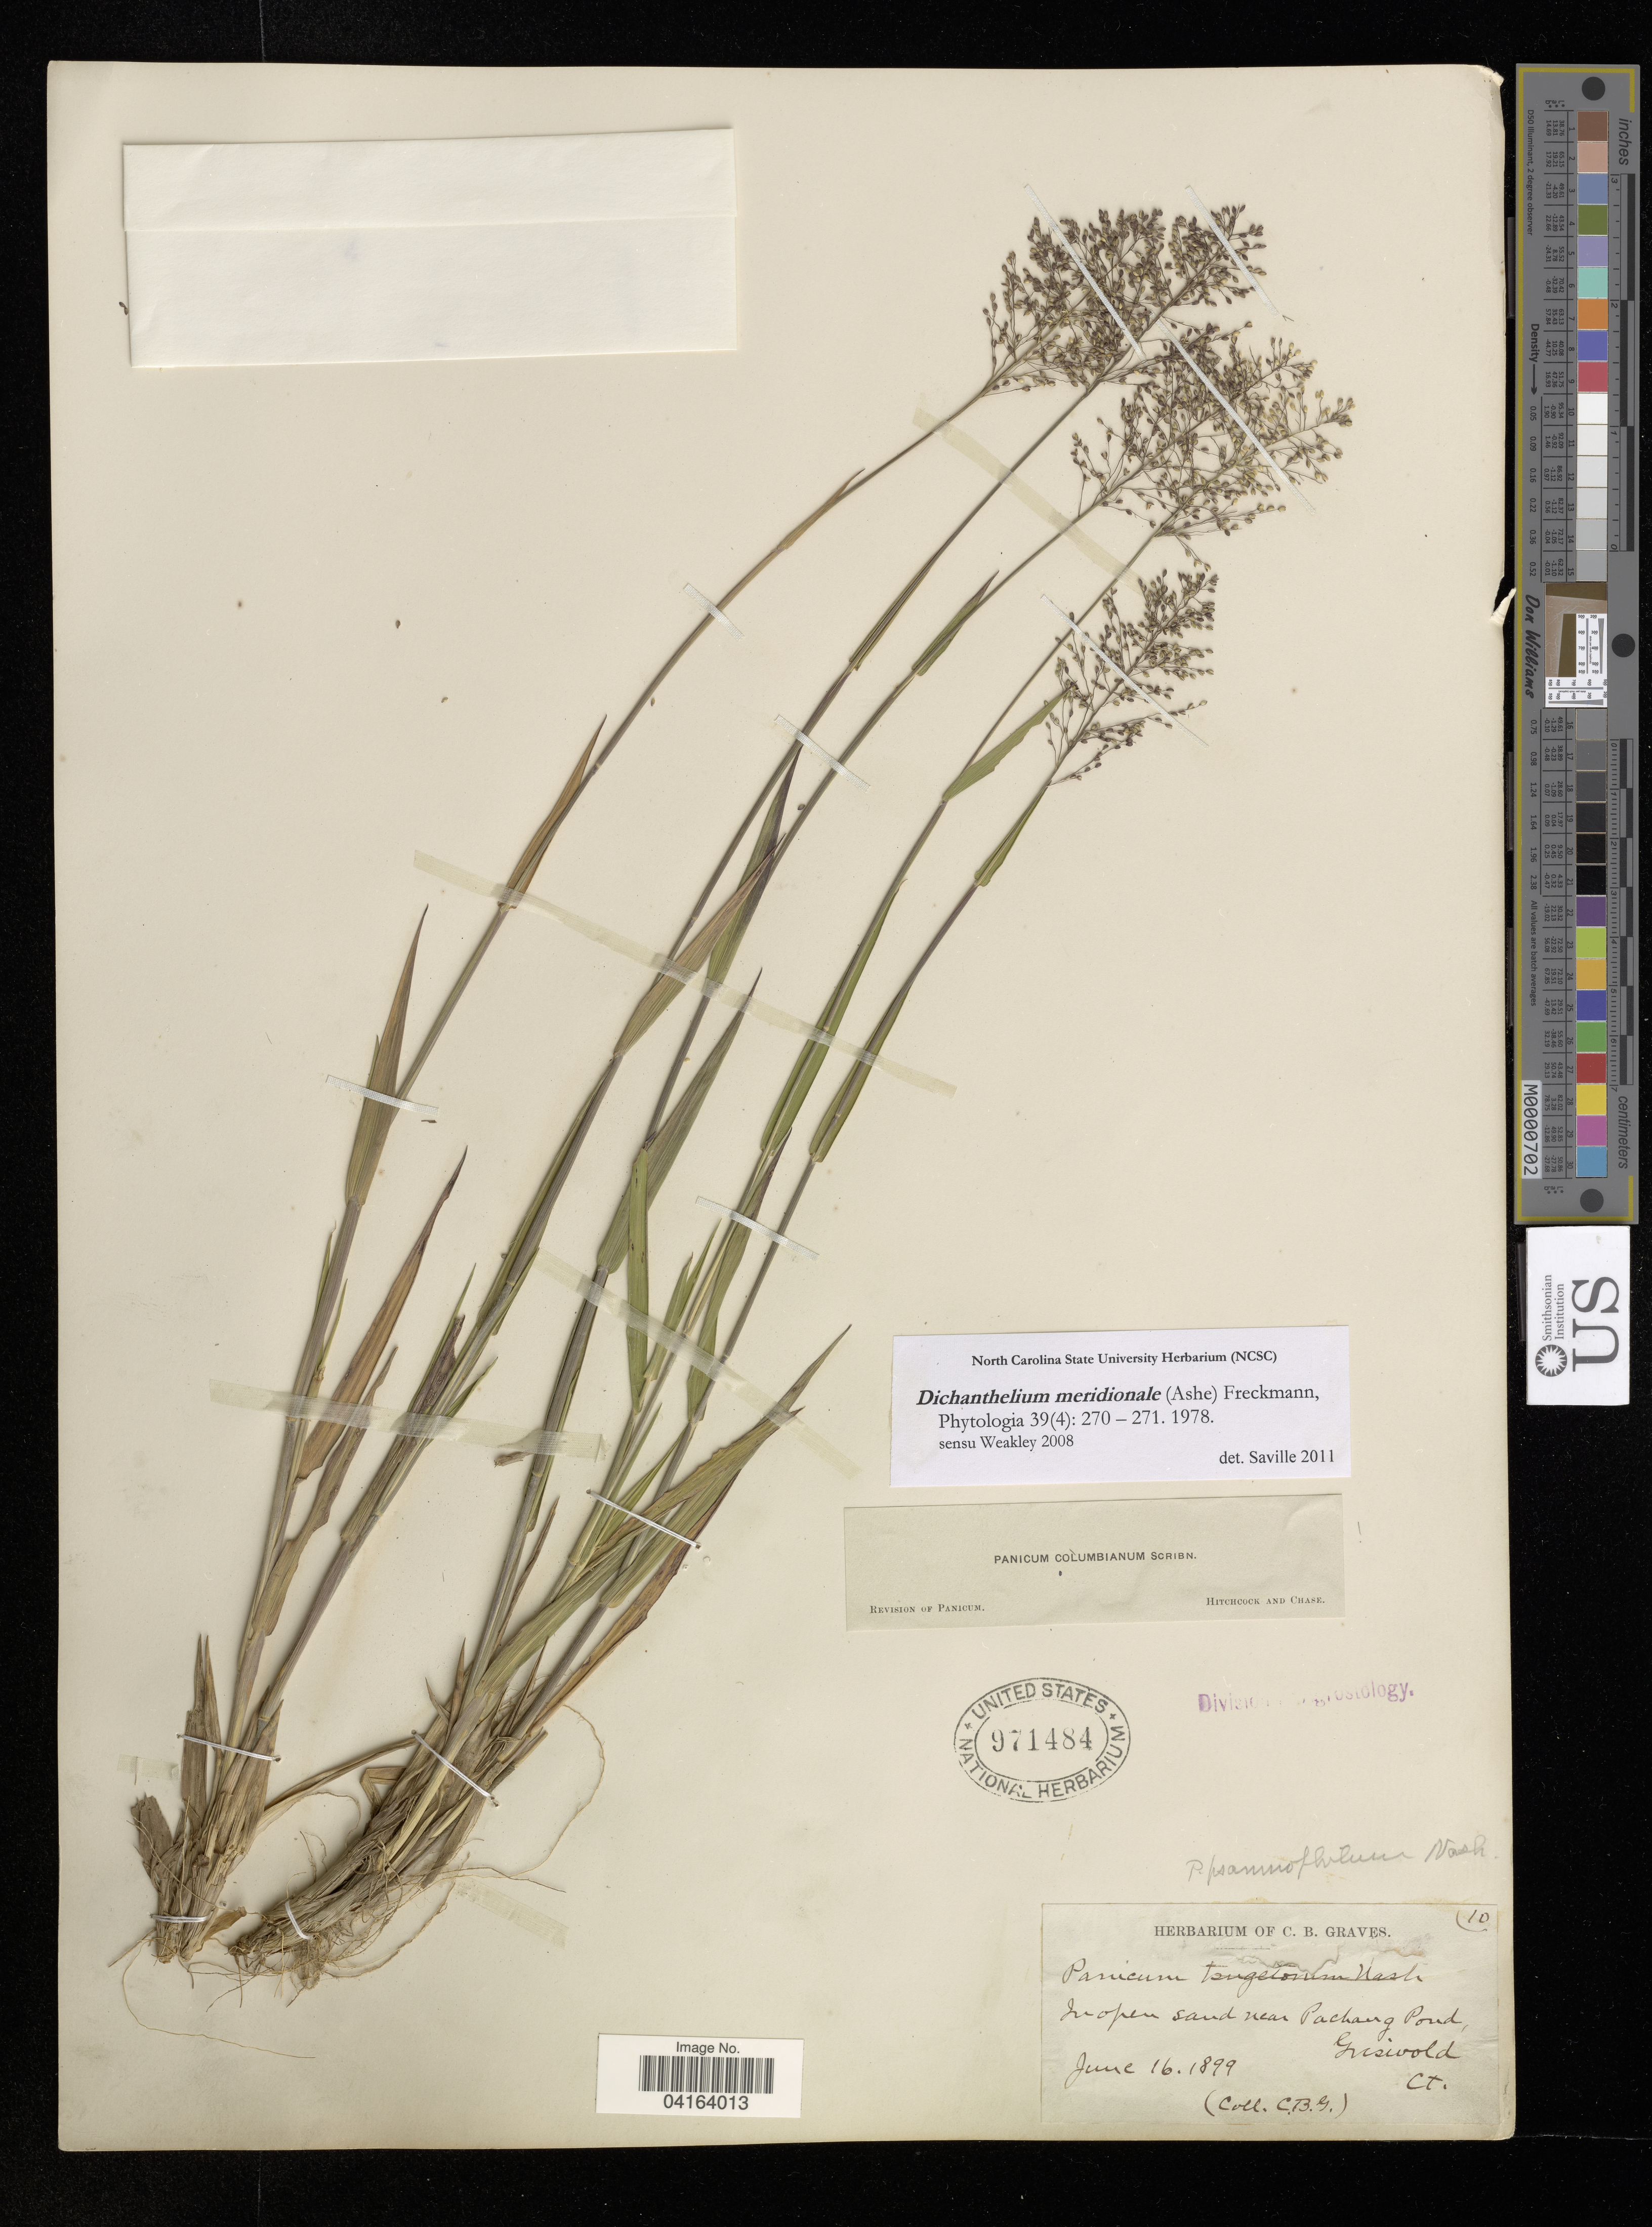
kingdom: Plantae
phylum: Tracheophyta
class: Liliopsida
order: Poales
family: Poaceae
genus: Dichanthelium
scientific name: Dichanthelium meridionale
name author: (Ashe) Freckmann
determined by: Saville, A. C., (NCSC), North Carolina State University (UNITED STATES)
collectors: C. Graves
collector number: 10?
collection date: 1899-06-16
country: United States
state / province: Connecticut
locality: Near Pachaung Pond, Griswold.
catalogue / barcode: US 971484